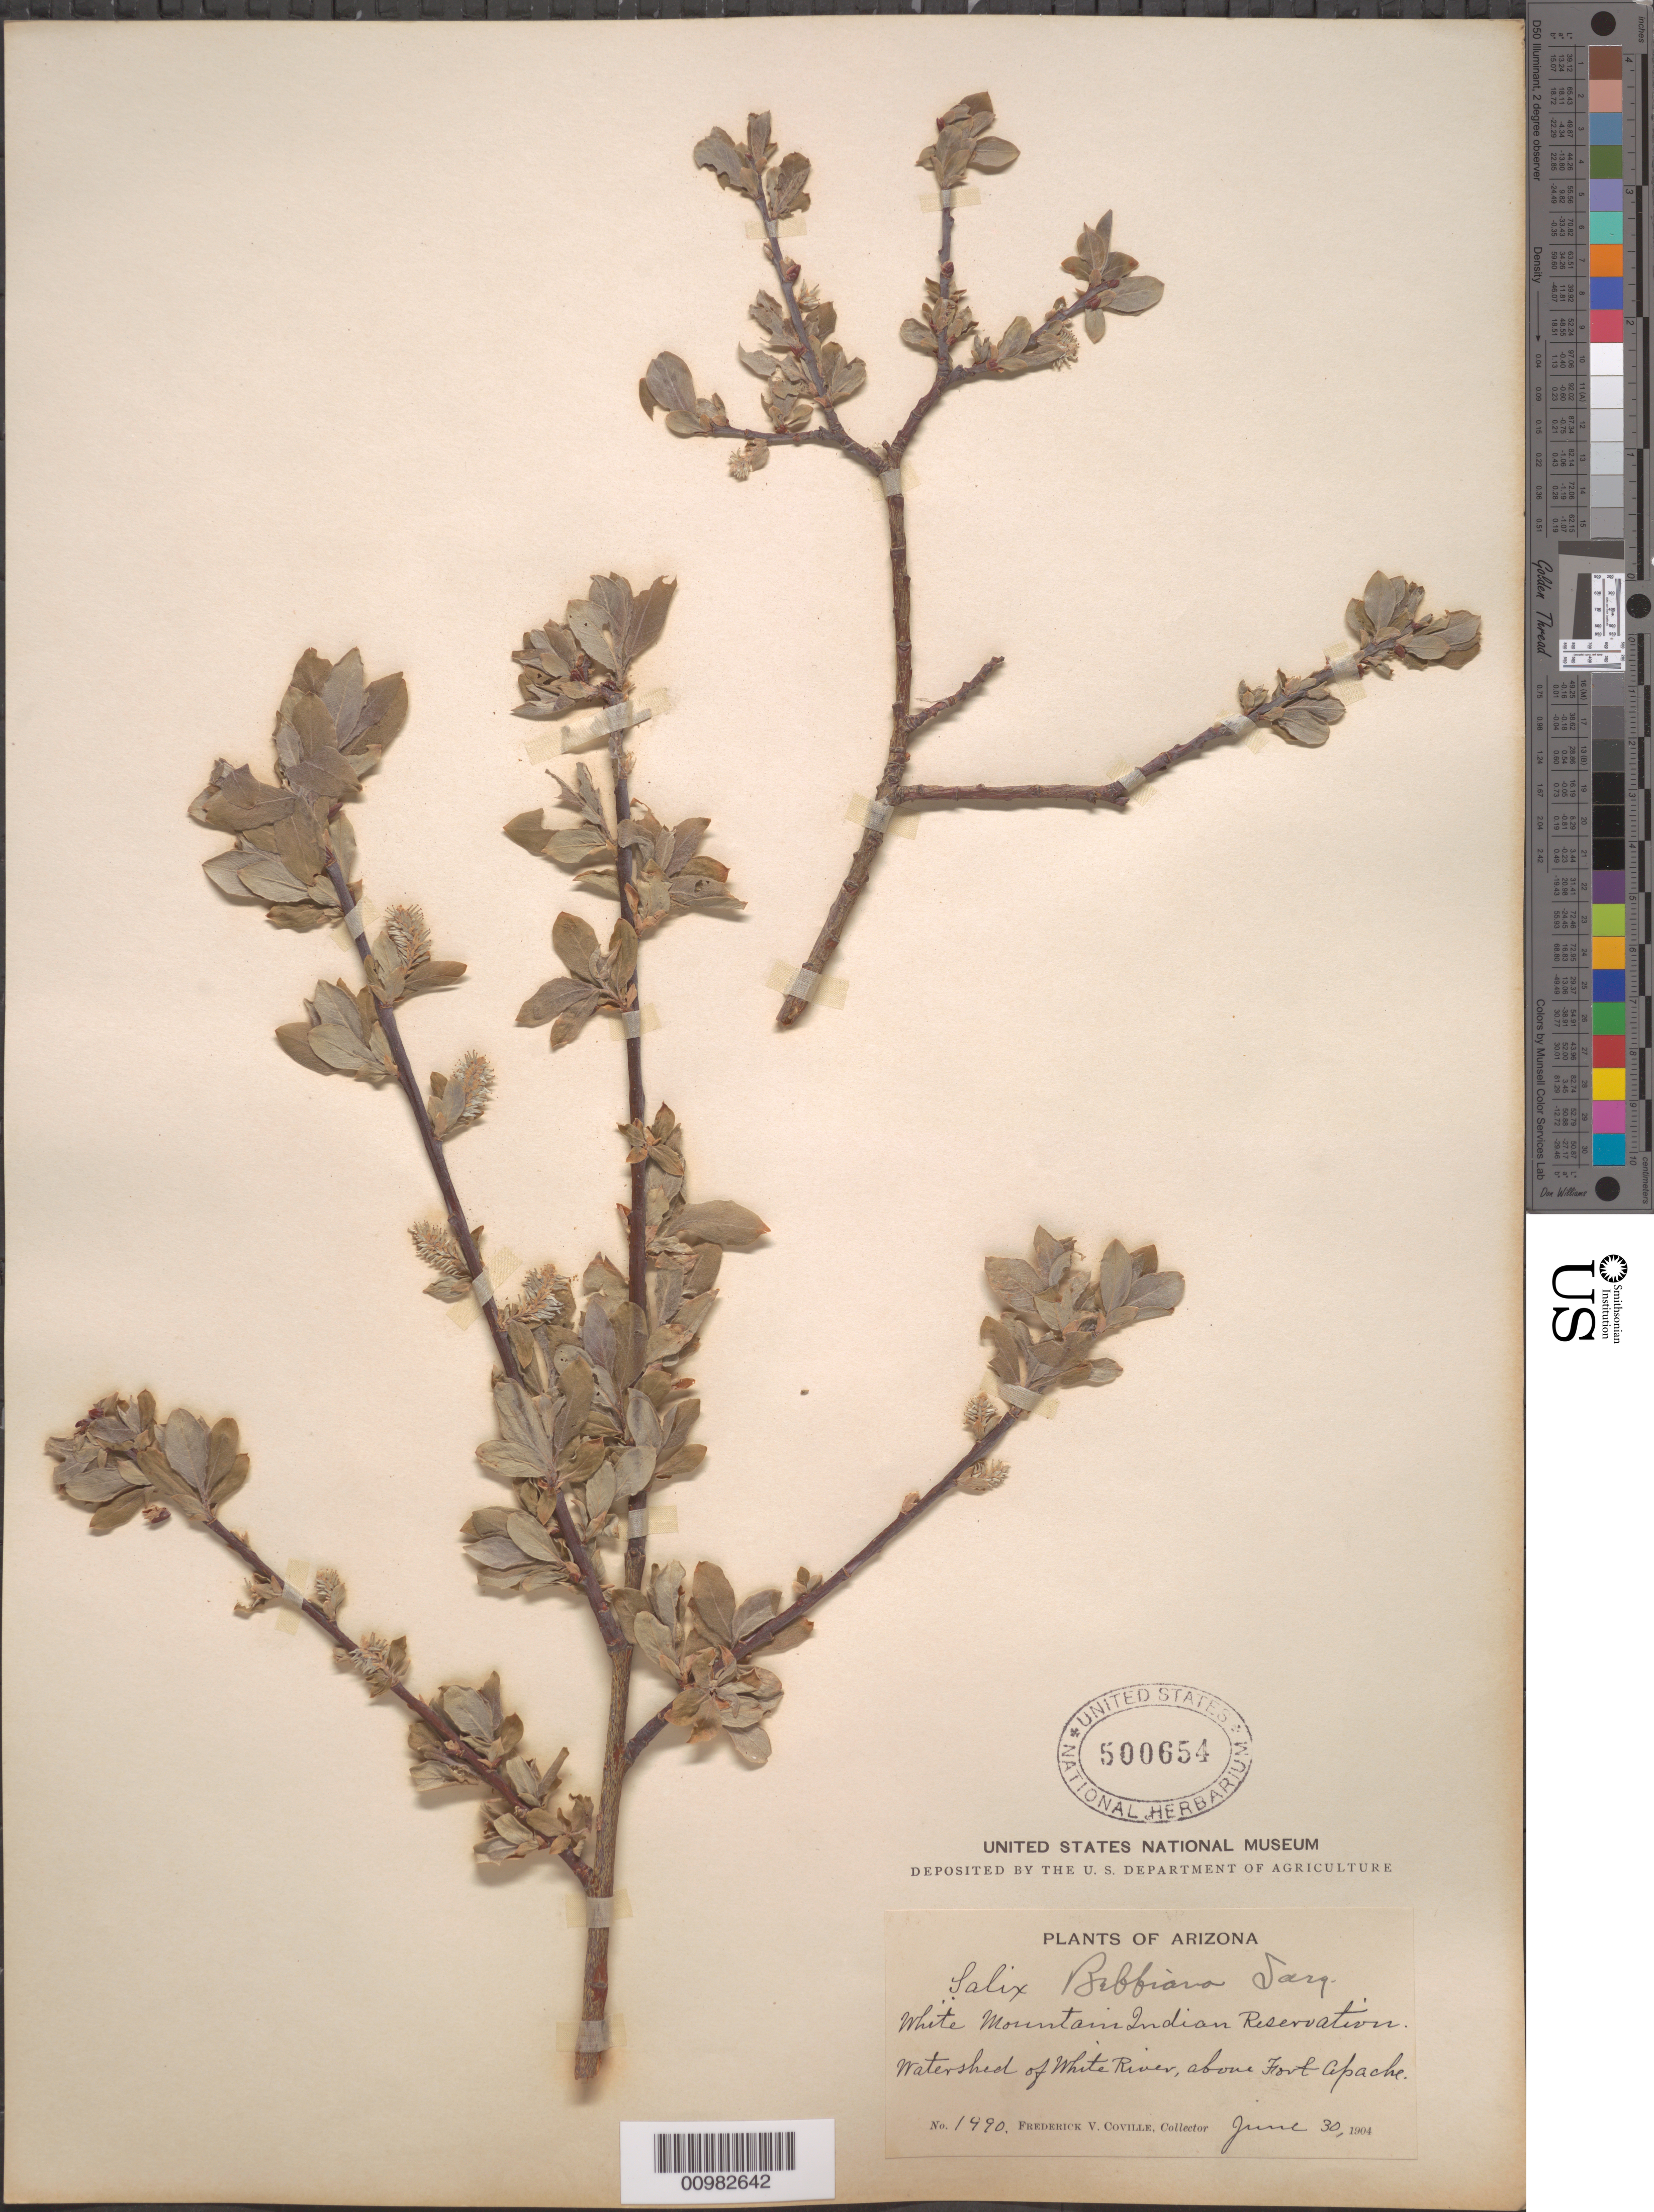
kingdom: Plantae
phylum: Tracheophyta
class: Magnoliopsida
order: Malpighiales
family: Salicaceae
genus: Salix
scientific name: Salix bebbiana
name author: Sarg.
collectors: F. V. Coville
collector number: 1990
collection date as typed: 30 Jun 1904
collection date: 1904-06-30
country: United States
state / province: Arizona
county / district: Navajo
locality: White Mountain Indian Reservation, watershed of White River, above Fort Apache.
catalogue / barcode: US 500654